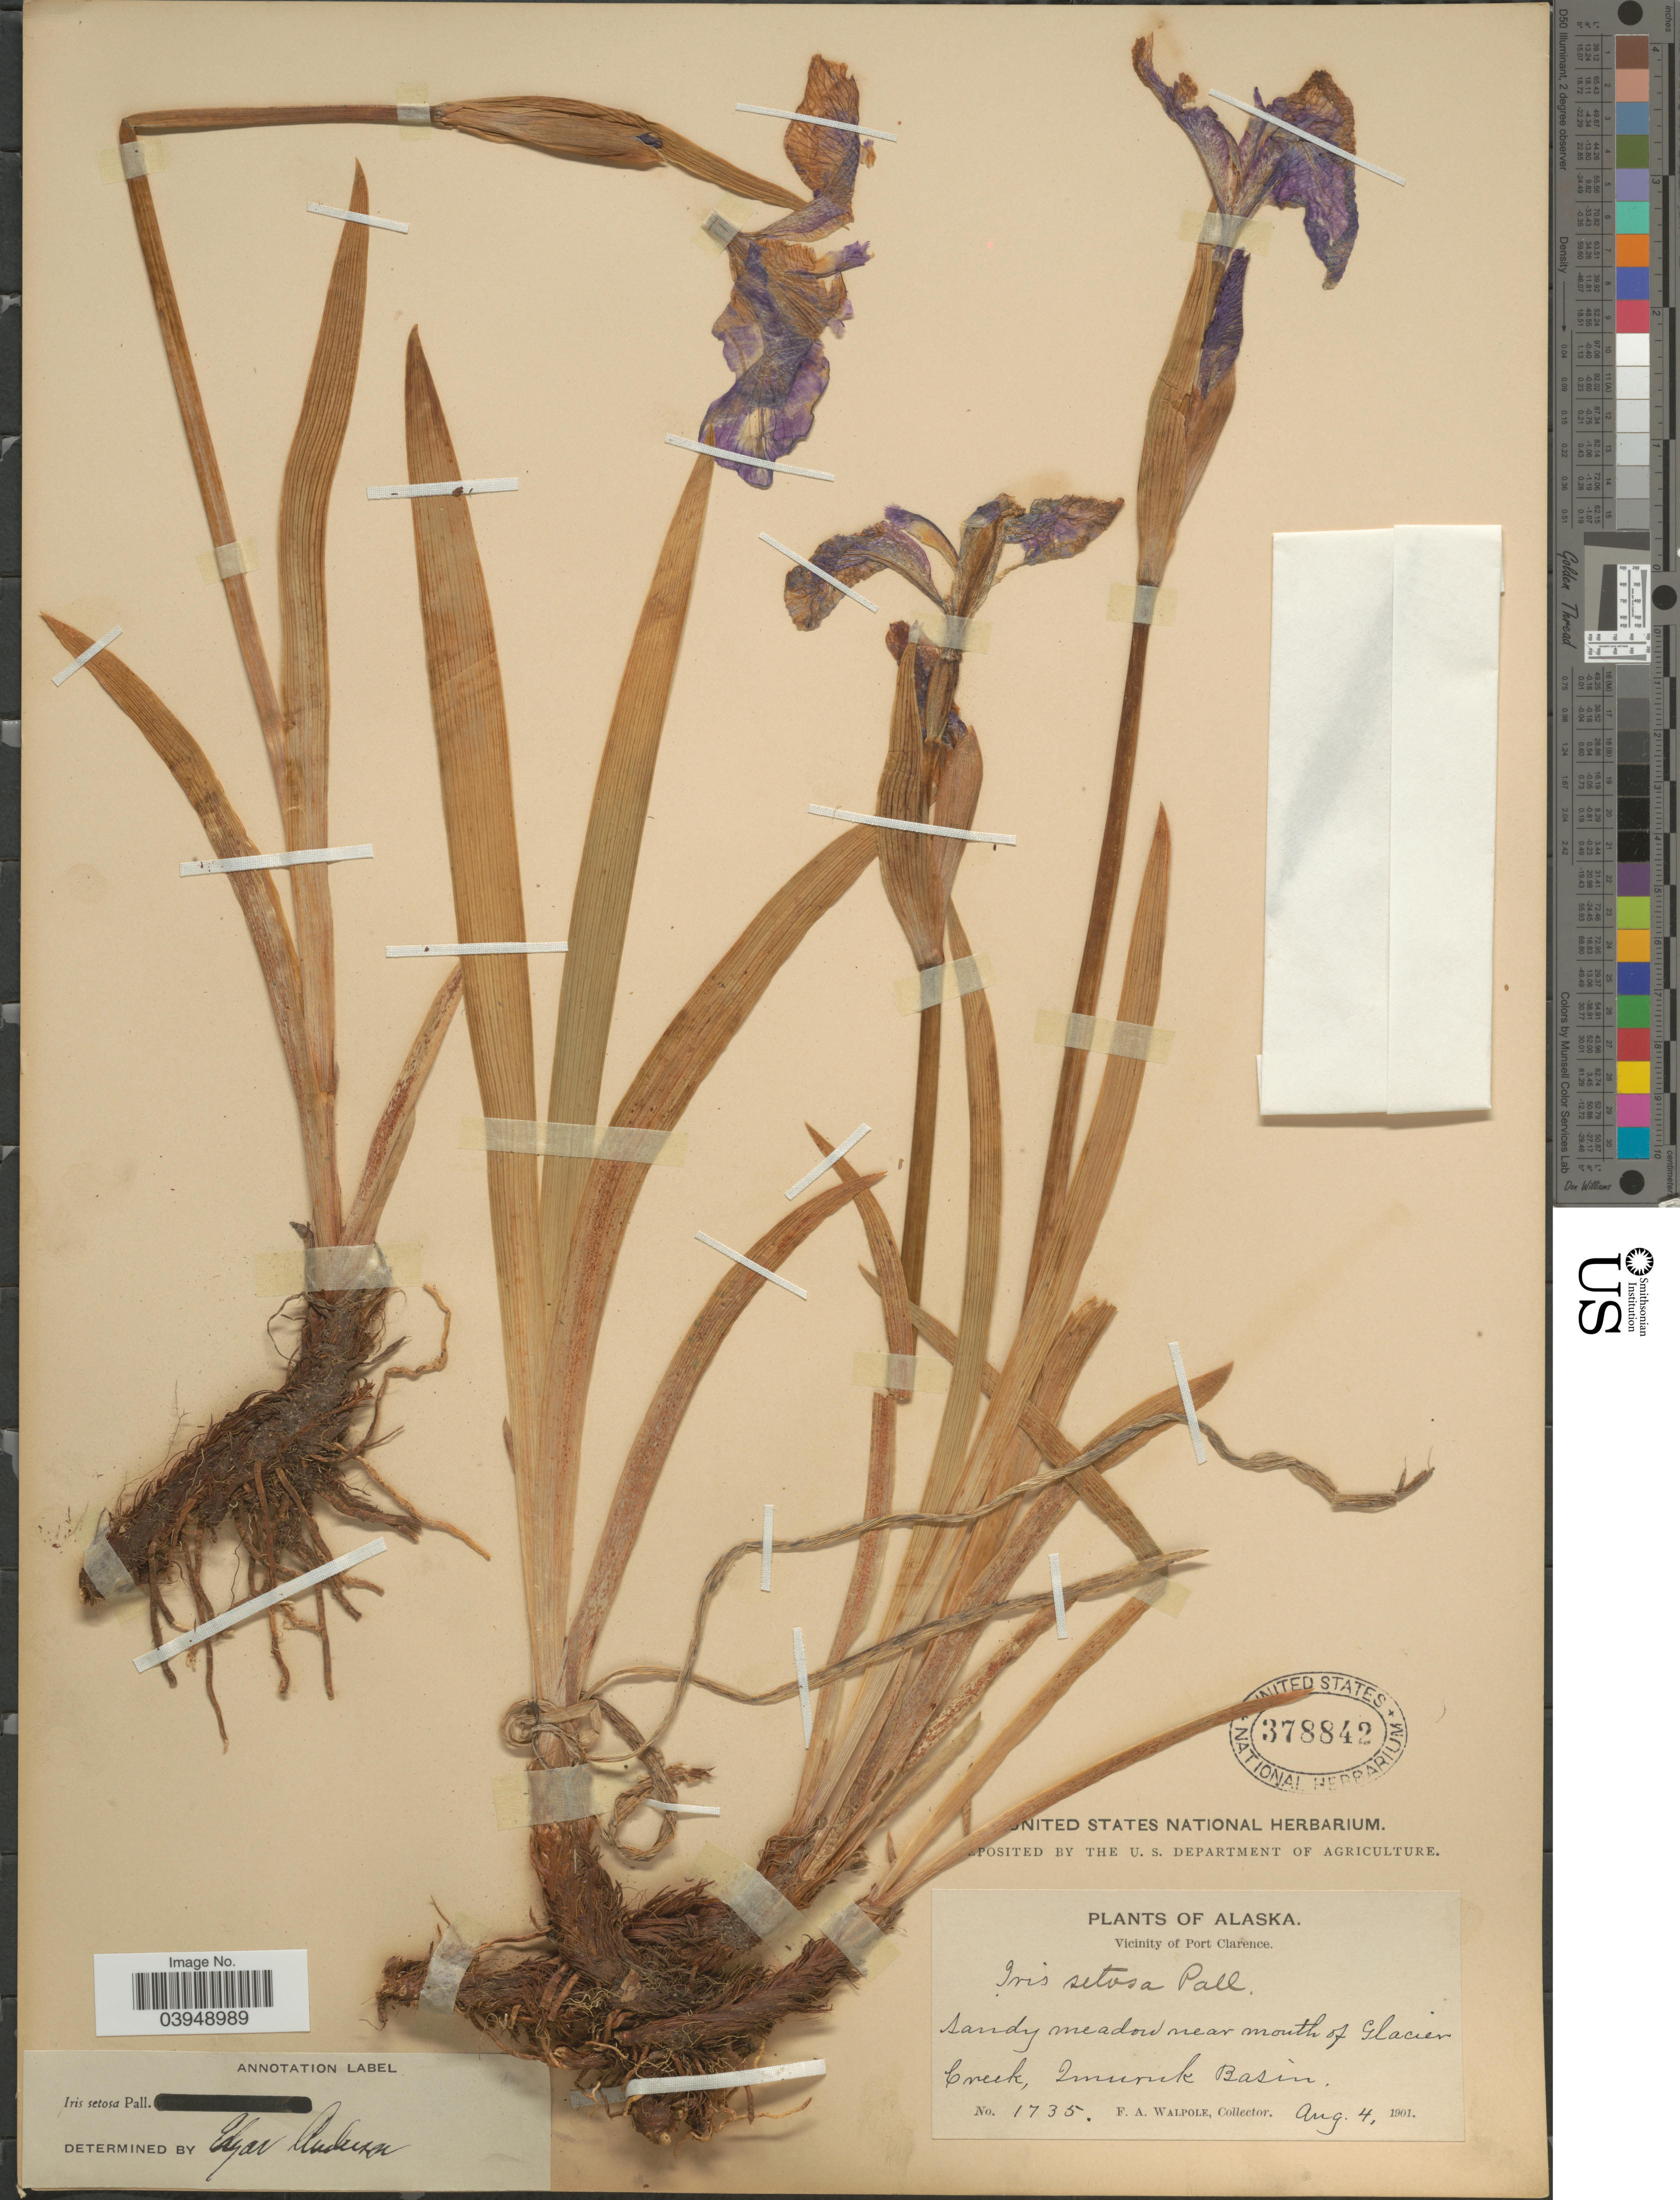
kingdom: Plantae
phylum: Tracheophyta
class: Liliopsida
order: Asparagales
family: Iridaceae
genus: Iris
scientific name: Iris setosa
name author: Pall. ex Link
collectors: F. Walpole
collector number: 1735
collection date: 1901-08-04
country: United States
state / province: Alaska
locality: Vicinity of Port Clarence. Sandy meadow near mouth of Glacier Creek, Imuruk Basin.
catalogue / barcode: US 378842